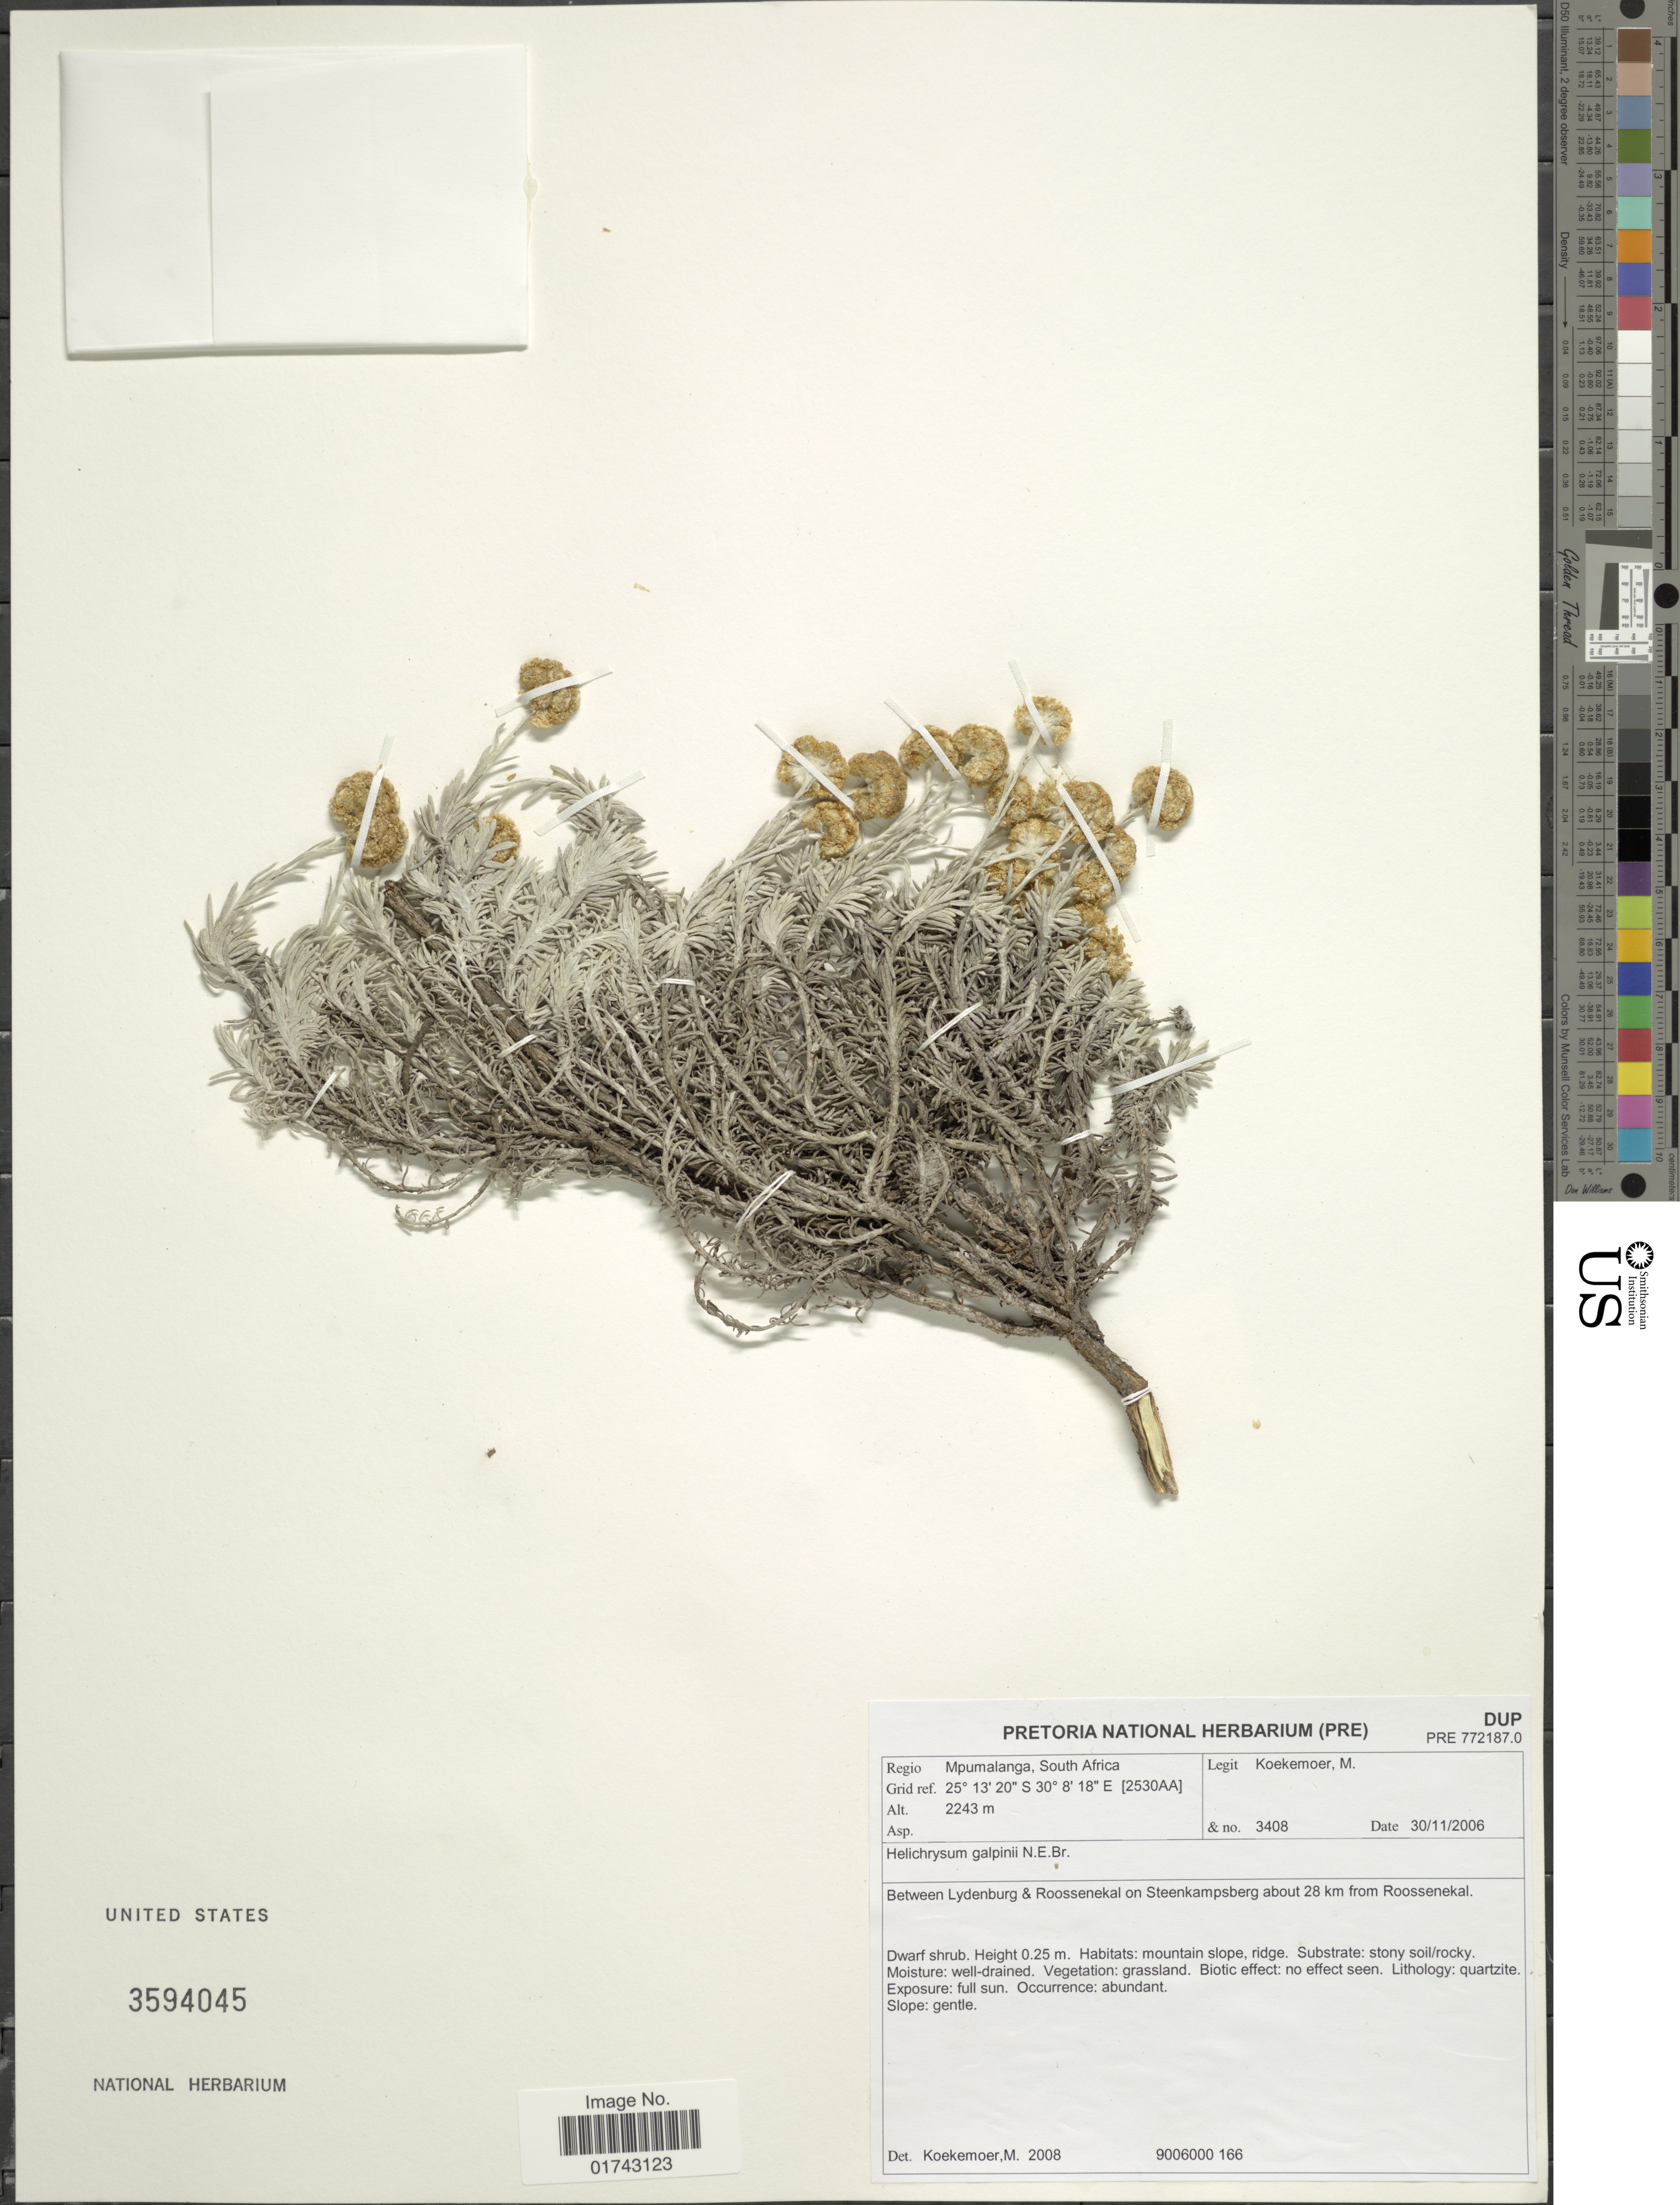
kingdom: Plantae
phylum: Tracheophyta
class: Magnoliopsida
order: Asterales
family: Asteraceae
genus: Helichrysum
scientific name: Helichrysum galpinii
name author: N.E. Br.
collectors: M. Koekemoer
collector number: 3408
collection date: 2006-11-30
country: South Africa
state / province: Mpumalanga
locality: Regio Mpumalanga, South Africa, Grid ref. [2530AA], Between Lydenburg & Roossenenekal on Steenkampsberg about 28 km from Rossenekal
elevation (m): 2243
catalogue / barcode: US 3594045